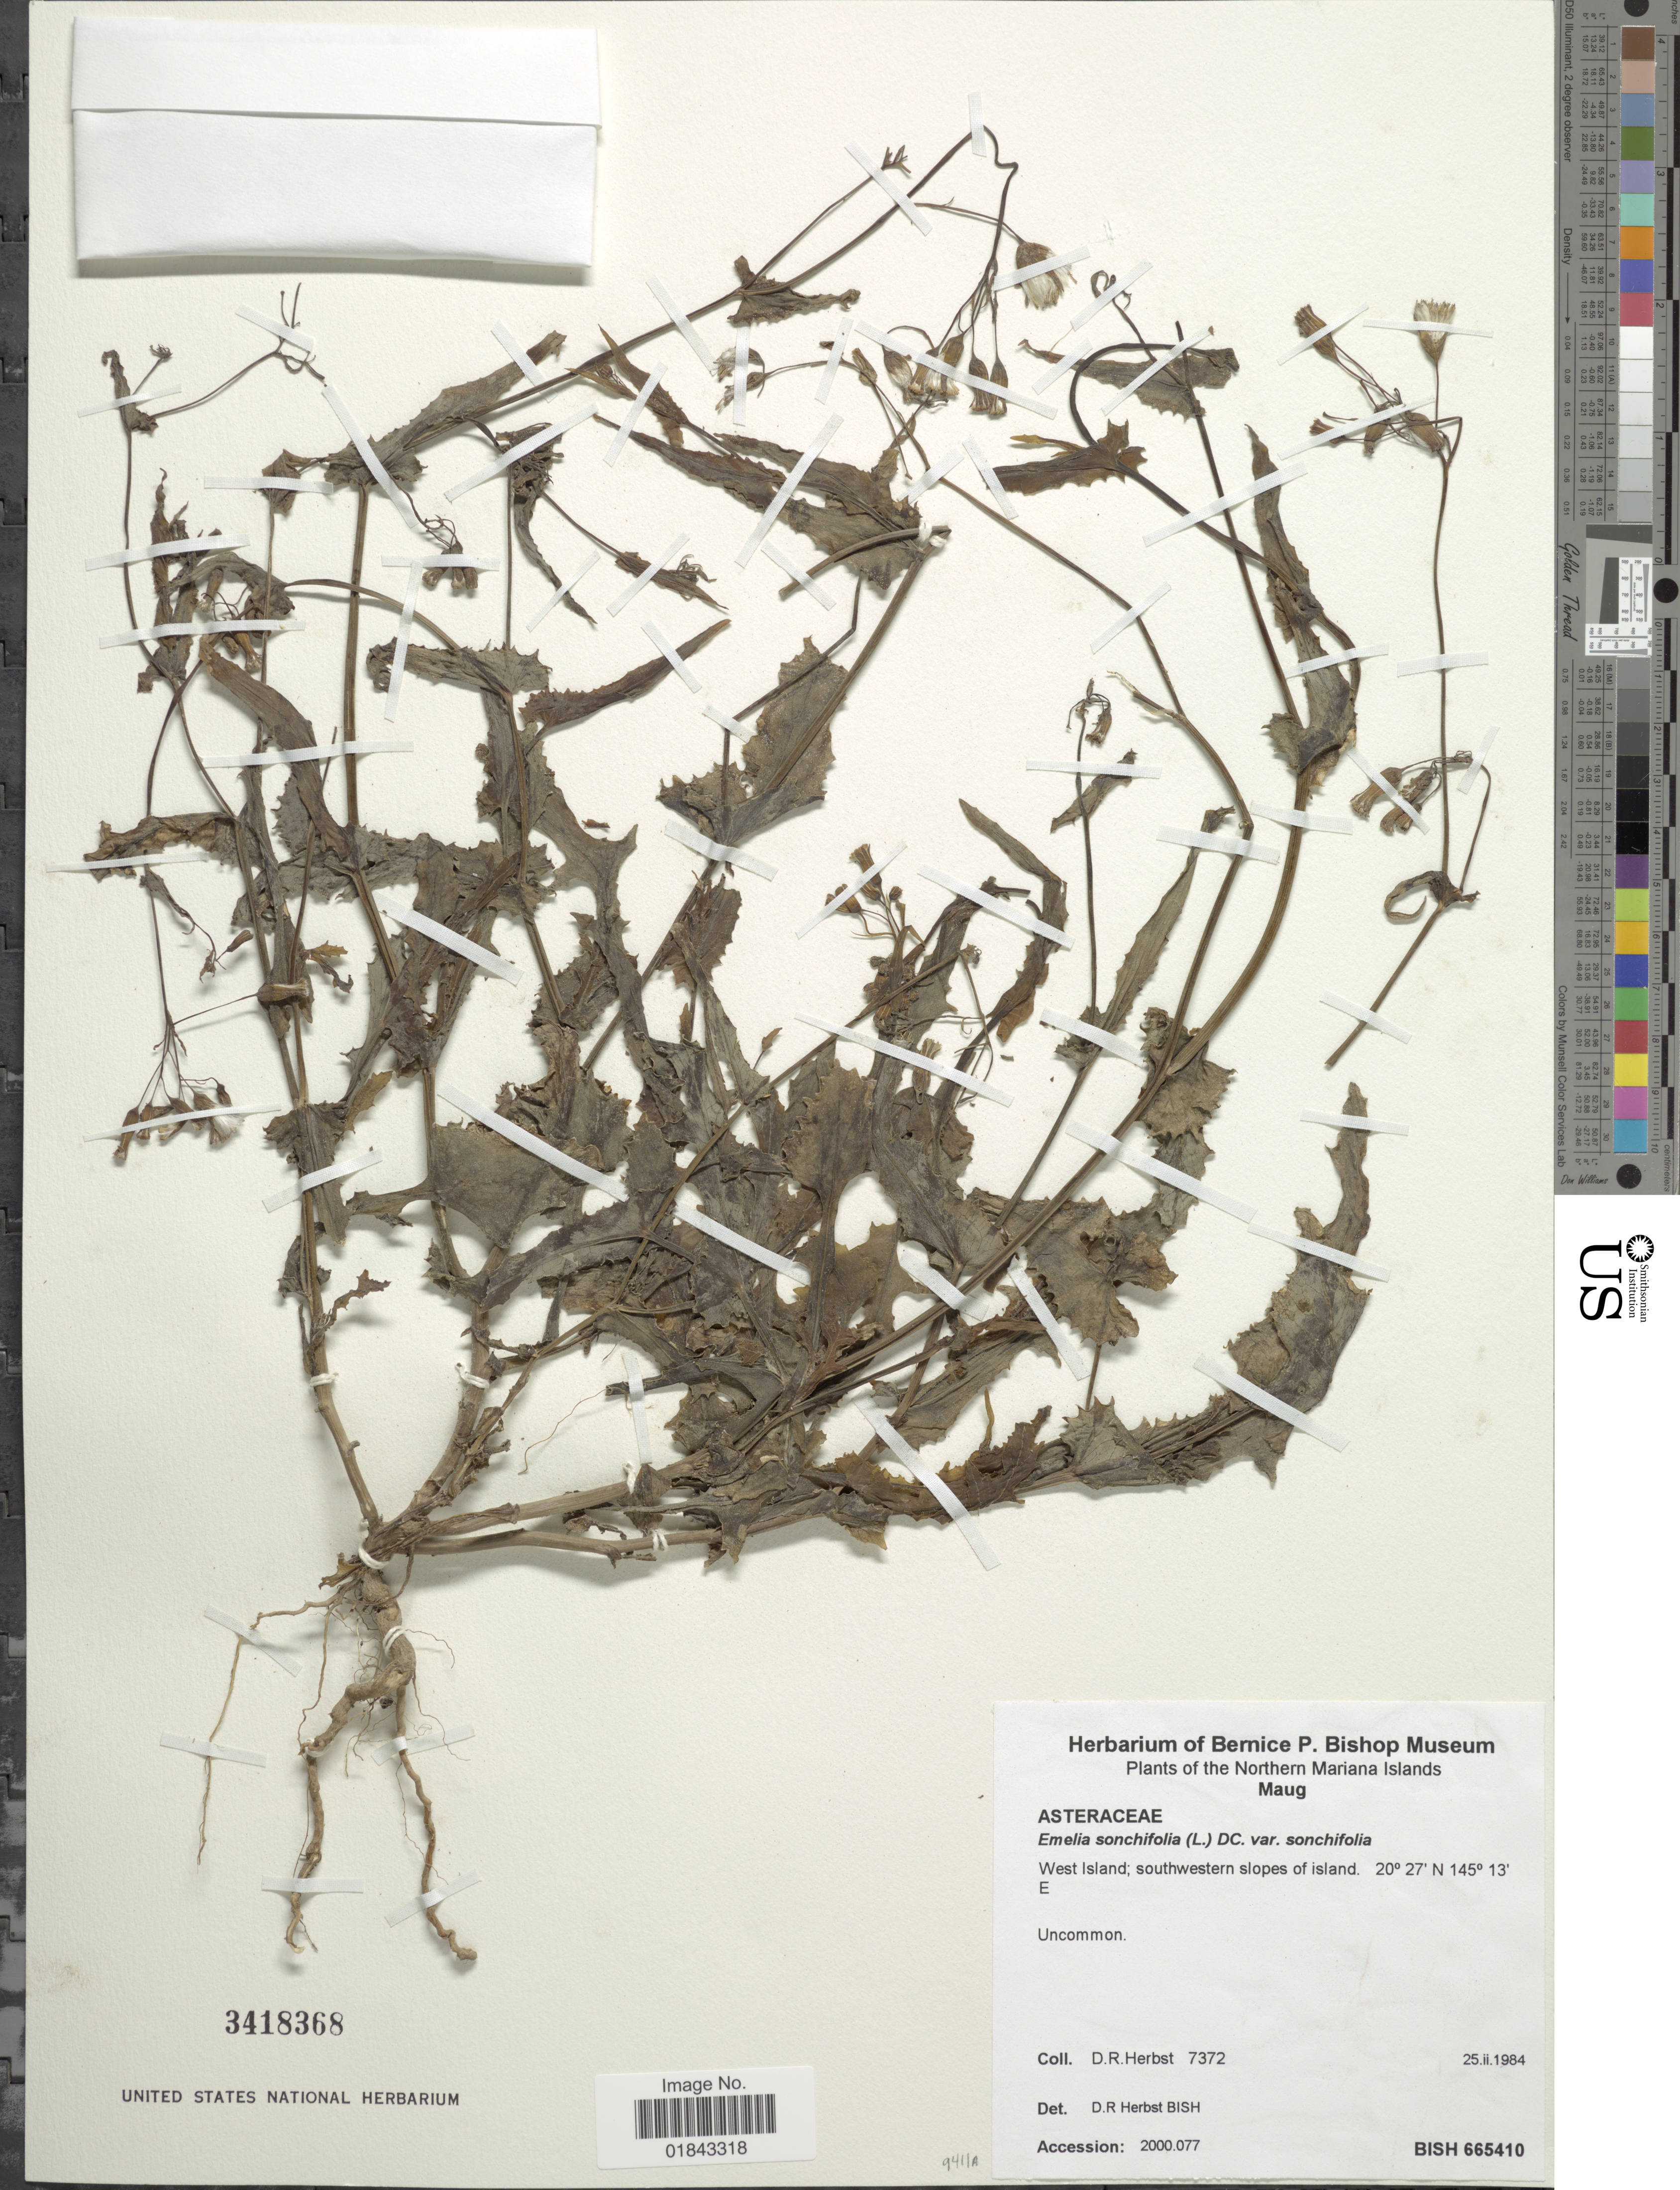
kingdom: Plantae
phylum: Tracheophyta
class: Magnoliopsida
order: Asterales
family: Asteraceae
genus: Emilia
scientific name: Emilia sonchifolia var. sonchifolia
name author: (L.) DC.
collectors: D. R. Herbst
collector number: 7372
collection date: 1984-02-25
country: Northern Mariana Islands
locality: Maug, West Island; southwestern slopes of island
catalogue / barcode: US 3418368